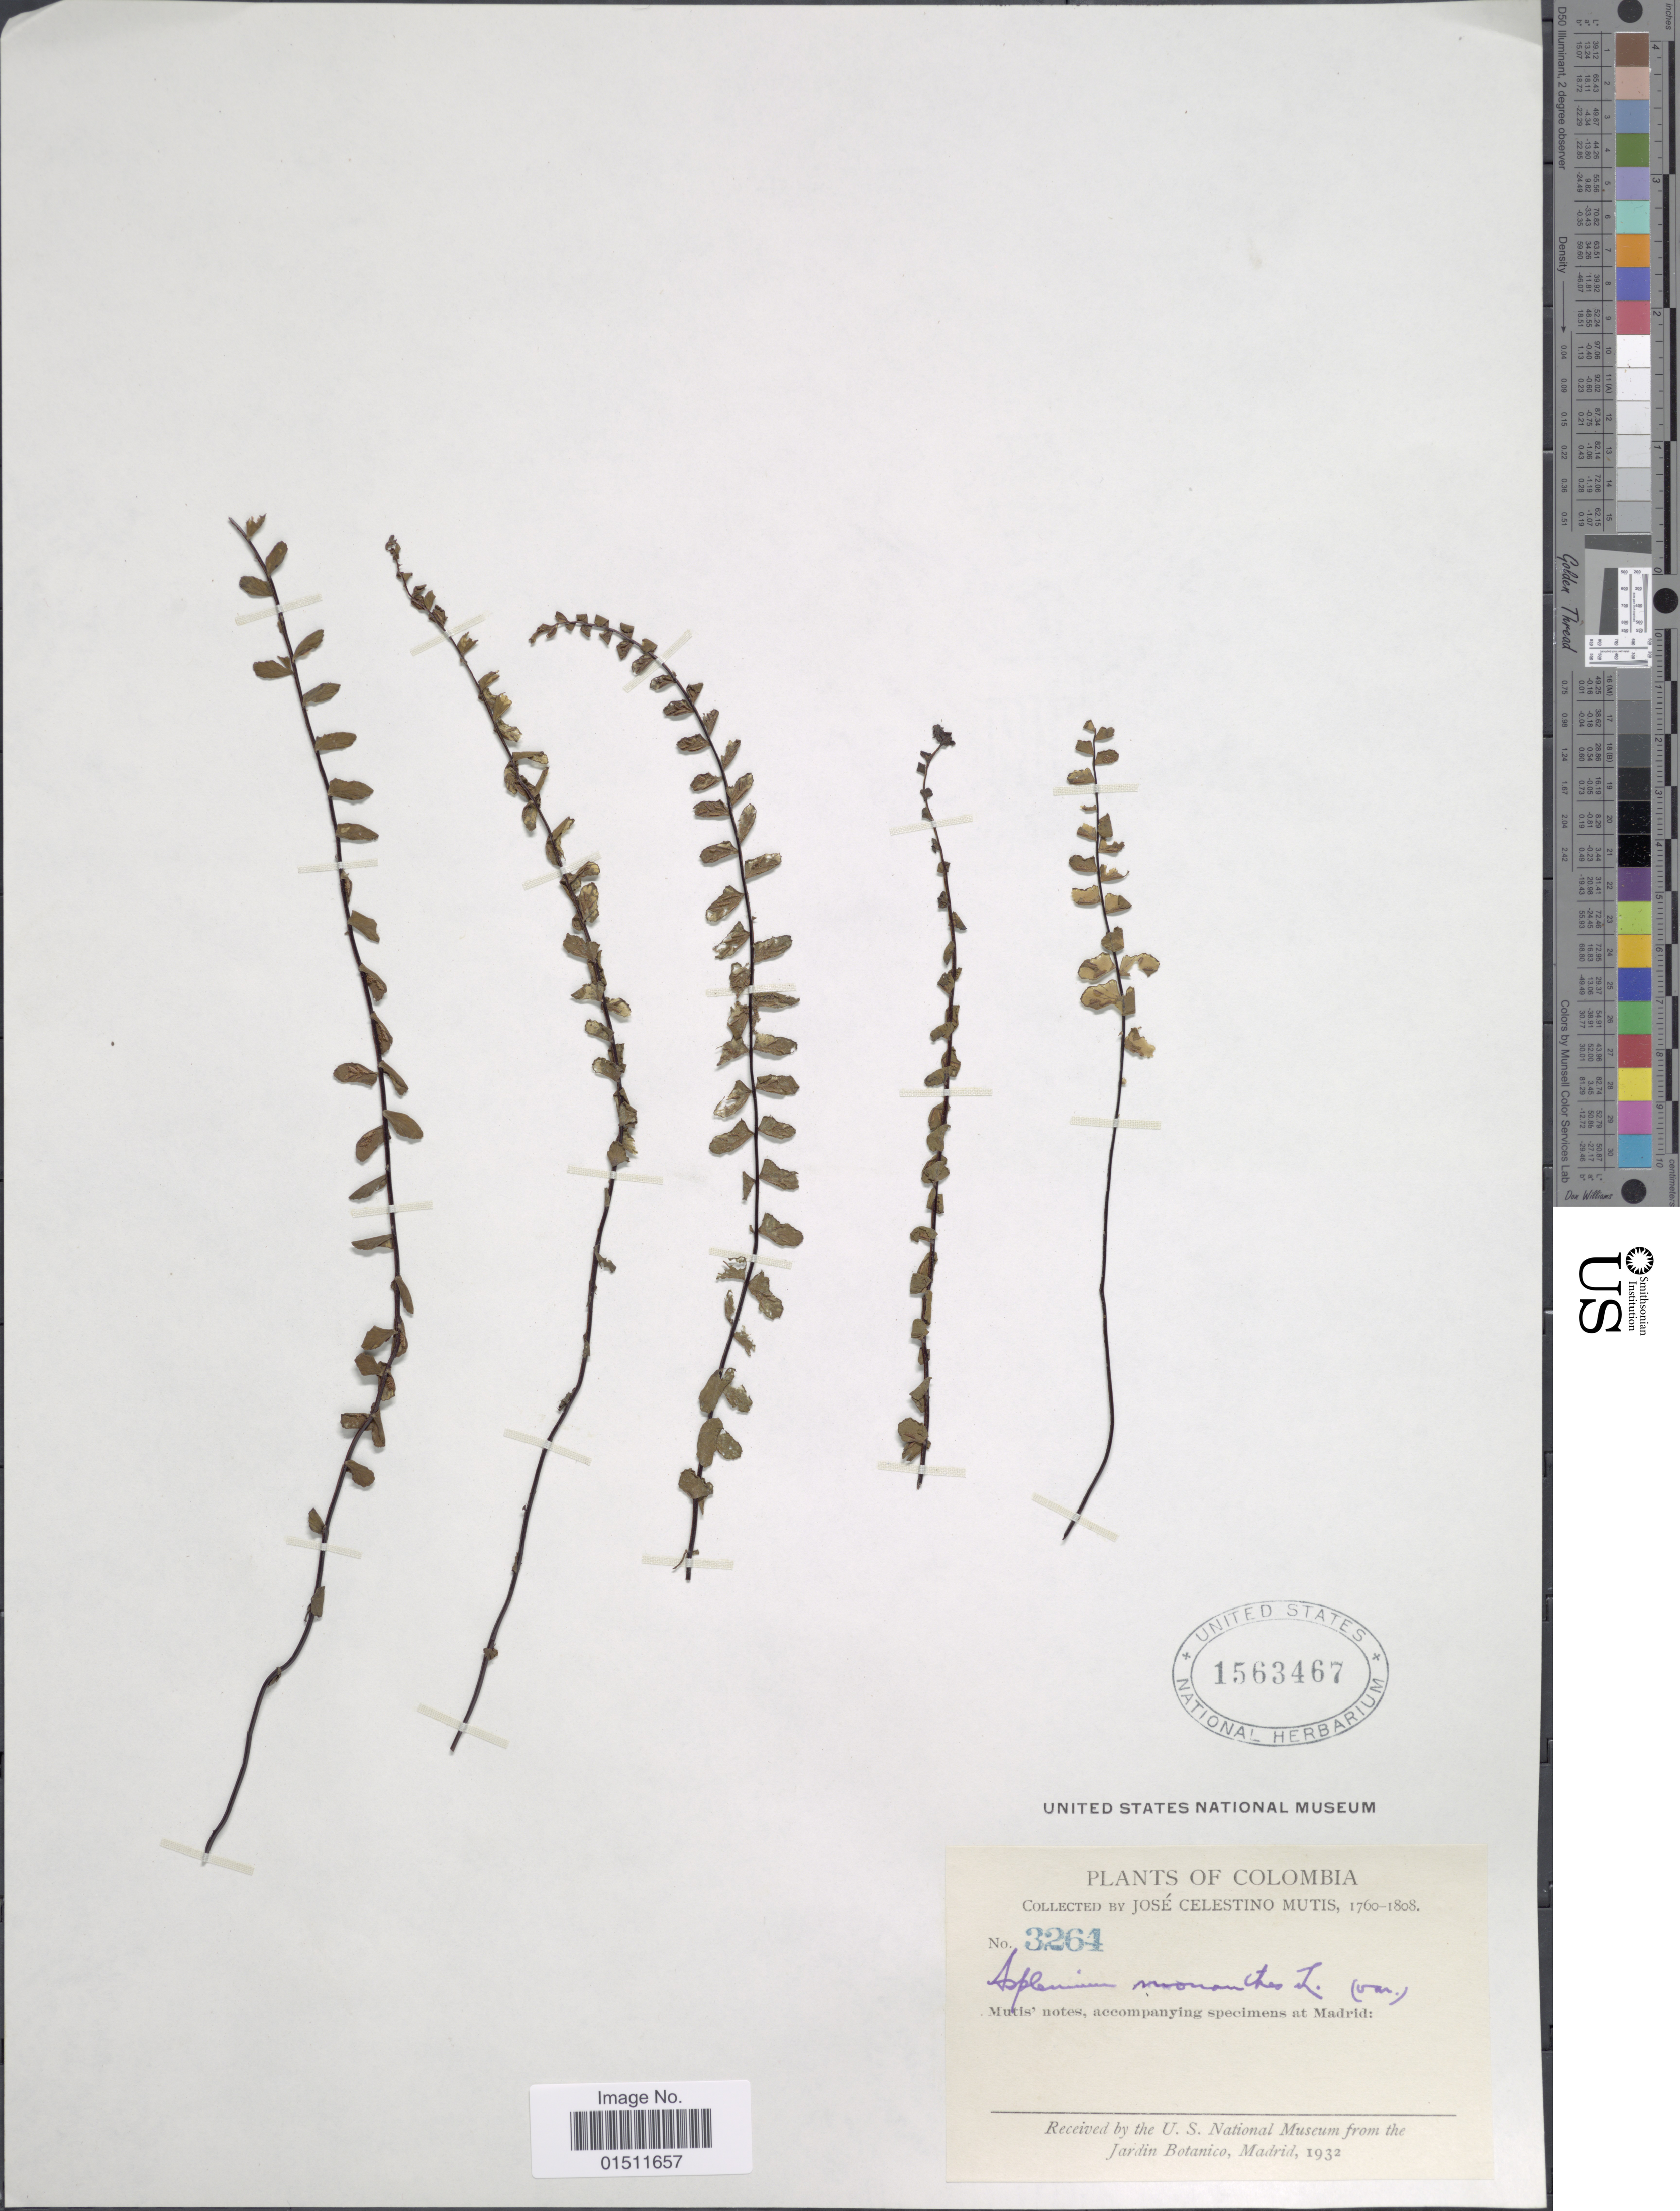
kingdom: Plantae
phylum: Tracheophyta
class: Polypodiopsida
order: Polypodiales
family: Aspleniaceae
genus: Asplenium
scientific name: Asplenium monanthes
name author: L.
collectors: J. C. B. Mutis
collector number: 3264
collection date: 1760/1808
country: Colombia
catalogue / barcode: US 1563467